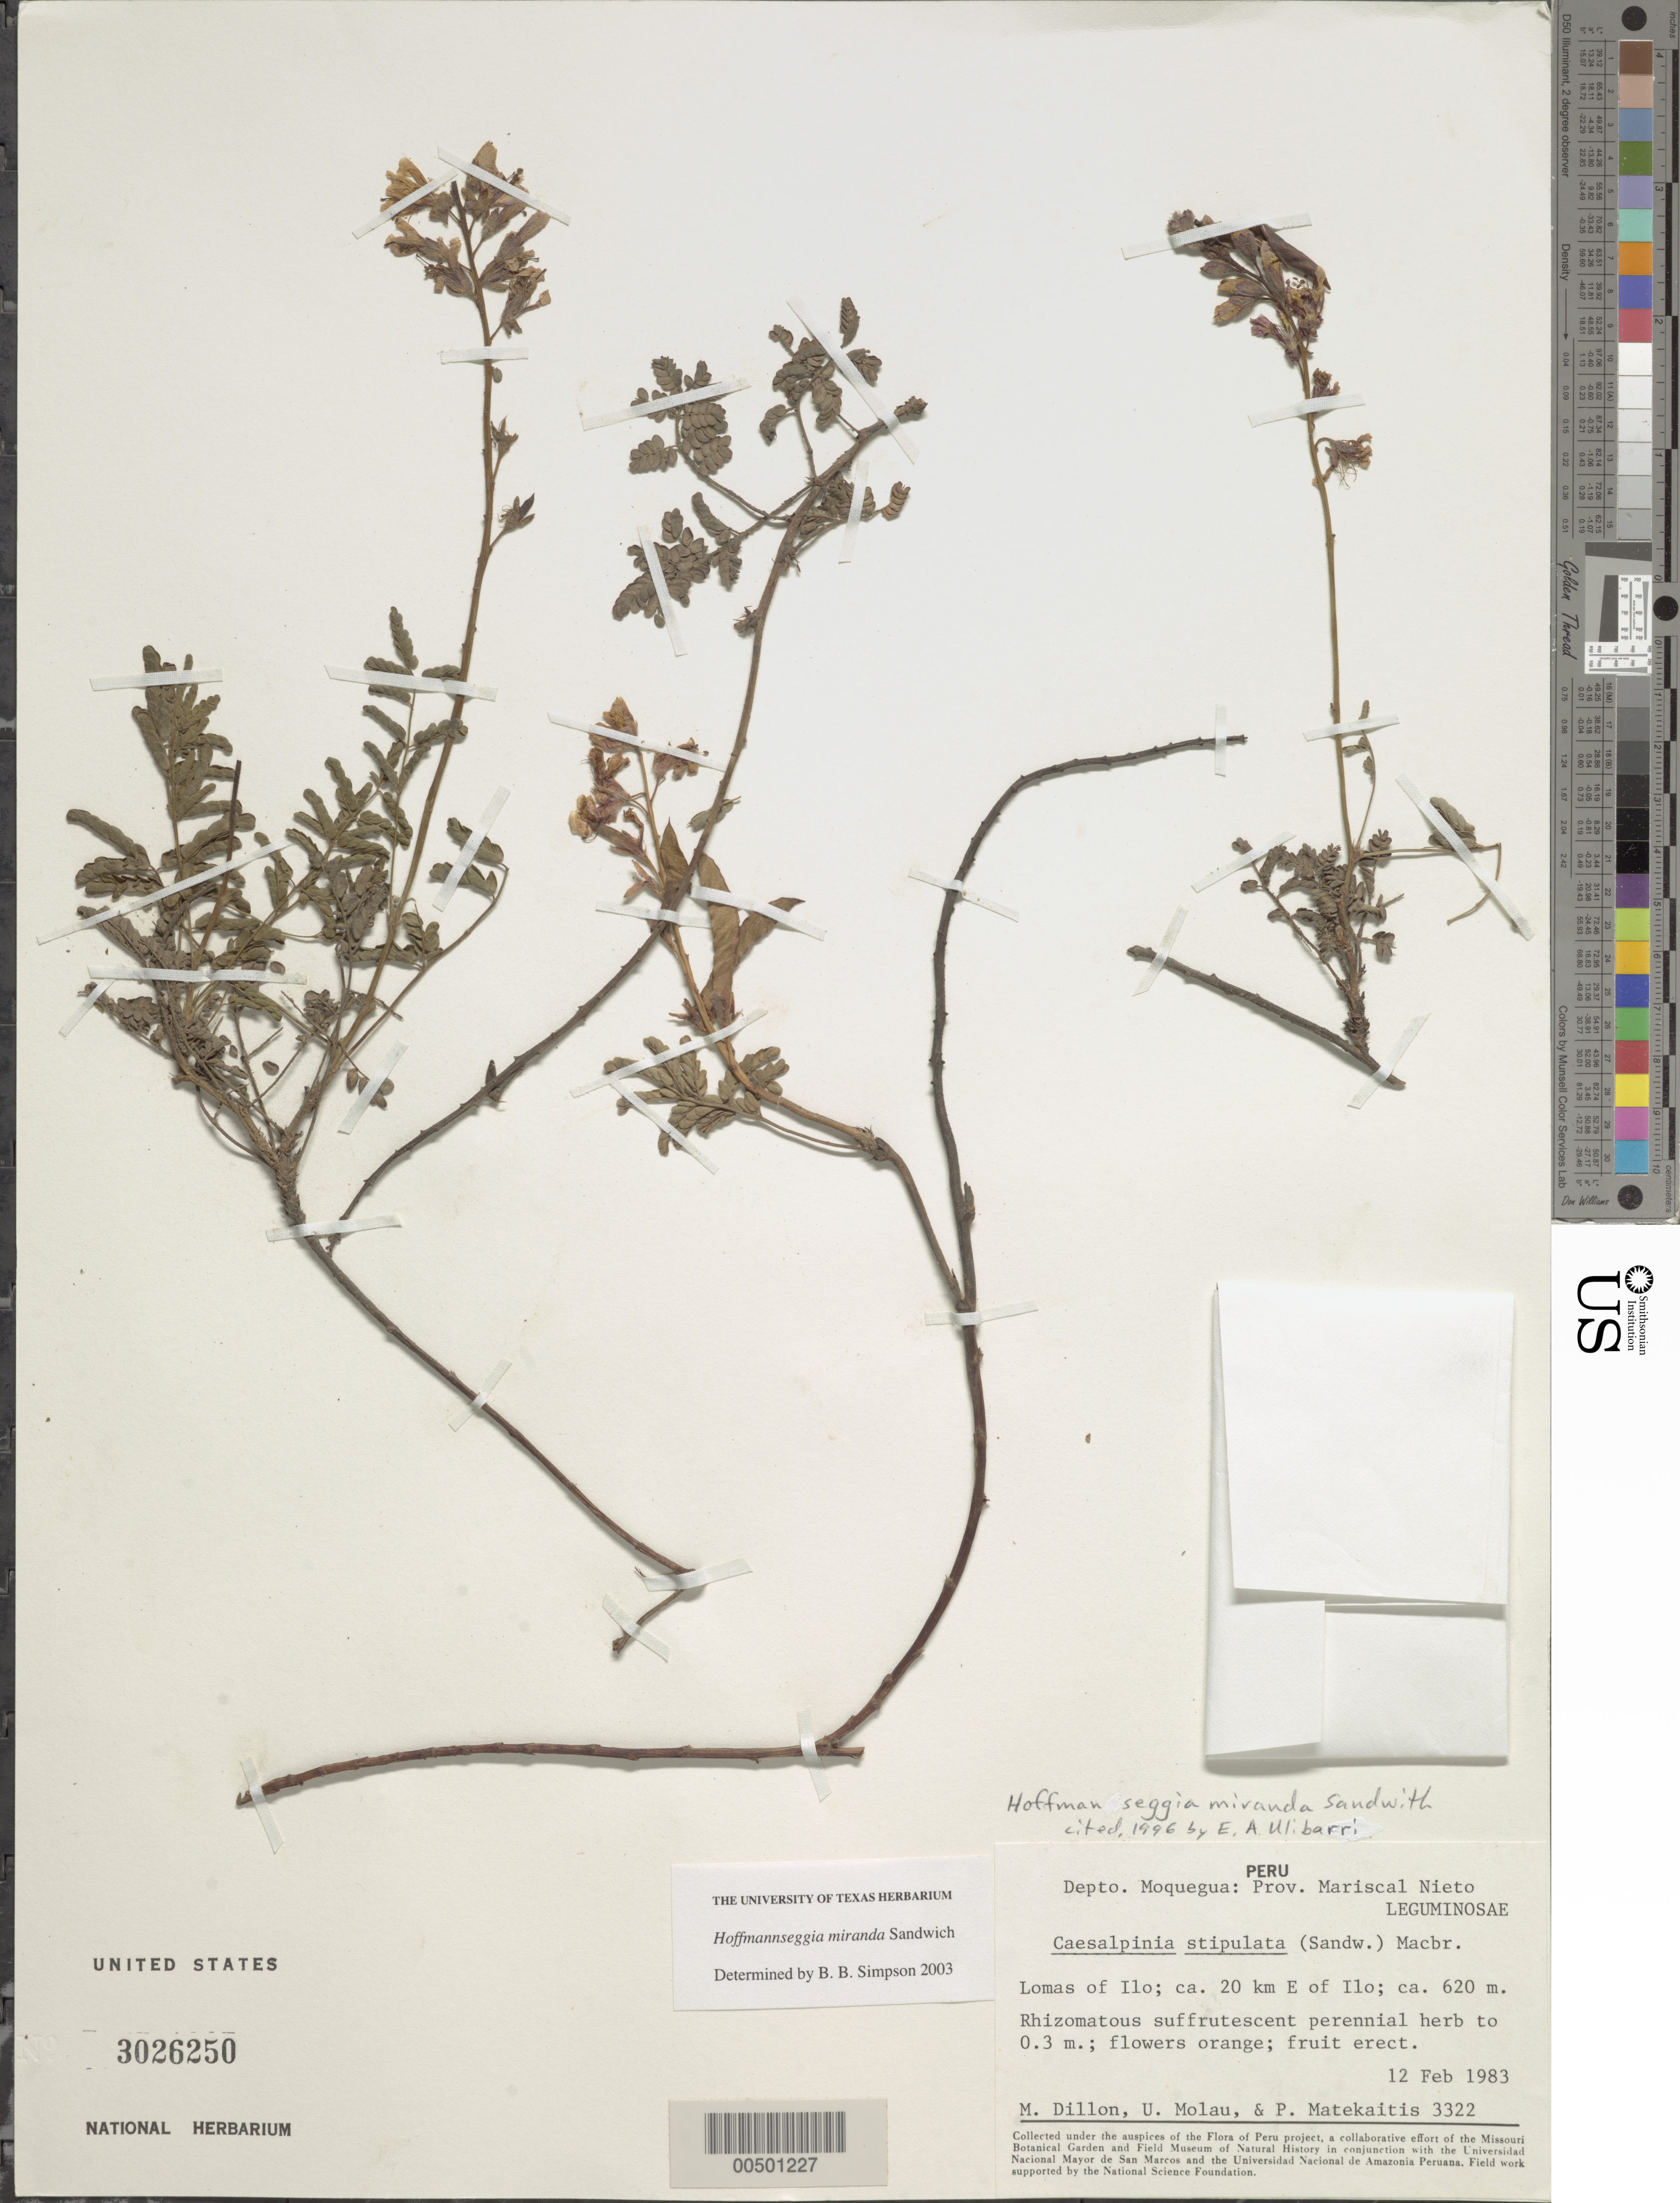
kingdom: Plantae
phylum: Tracheophyta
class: Magnoliopsida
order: Fabales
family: Fabaceae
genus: Hoffmannseggia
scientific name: Hoffmannseggia miranda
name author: (Sandwith) Sandwith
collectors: M. O. Dillon, U. Molau & P. Matekaitis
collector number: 3322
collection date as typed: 12 Feb 1983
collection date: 1983-02-12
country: Peru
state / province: Moquegua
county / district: Mariscal Nieto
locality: Lomas of ilo; ca 20 km e of ilo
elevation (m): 620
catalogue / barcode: US 3026250